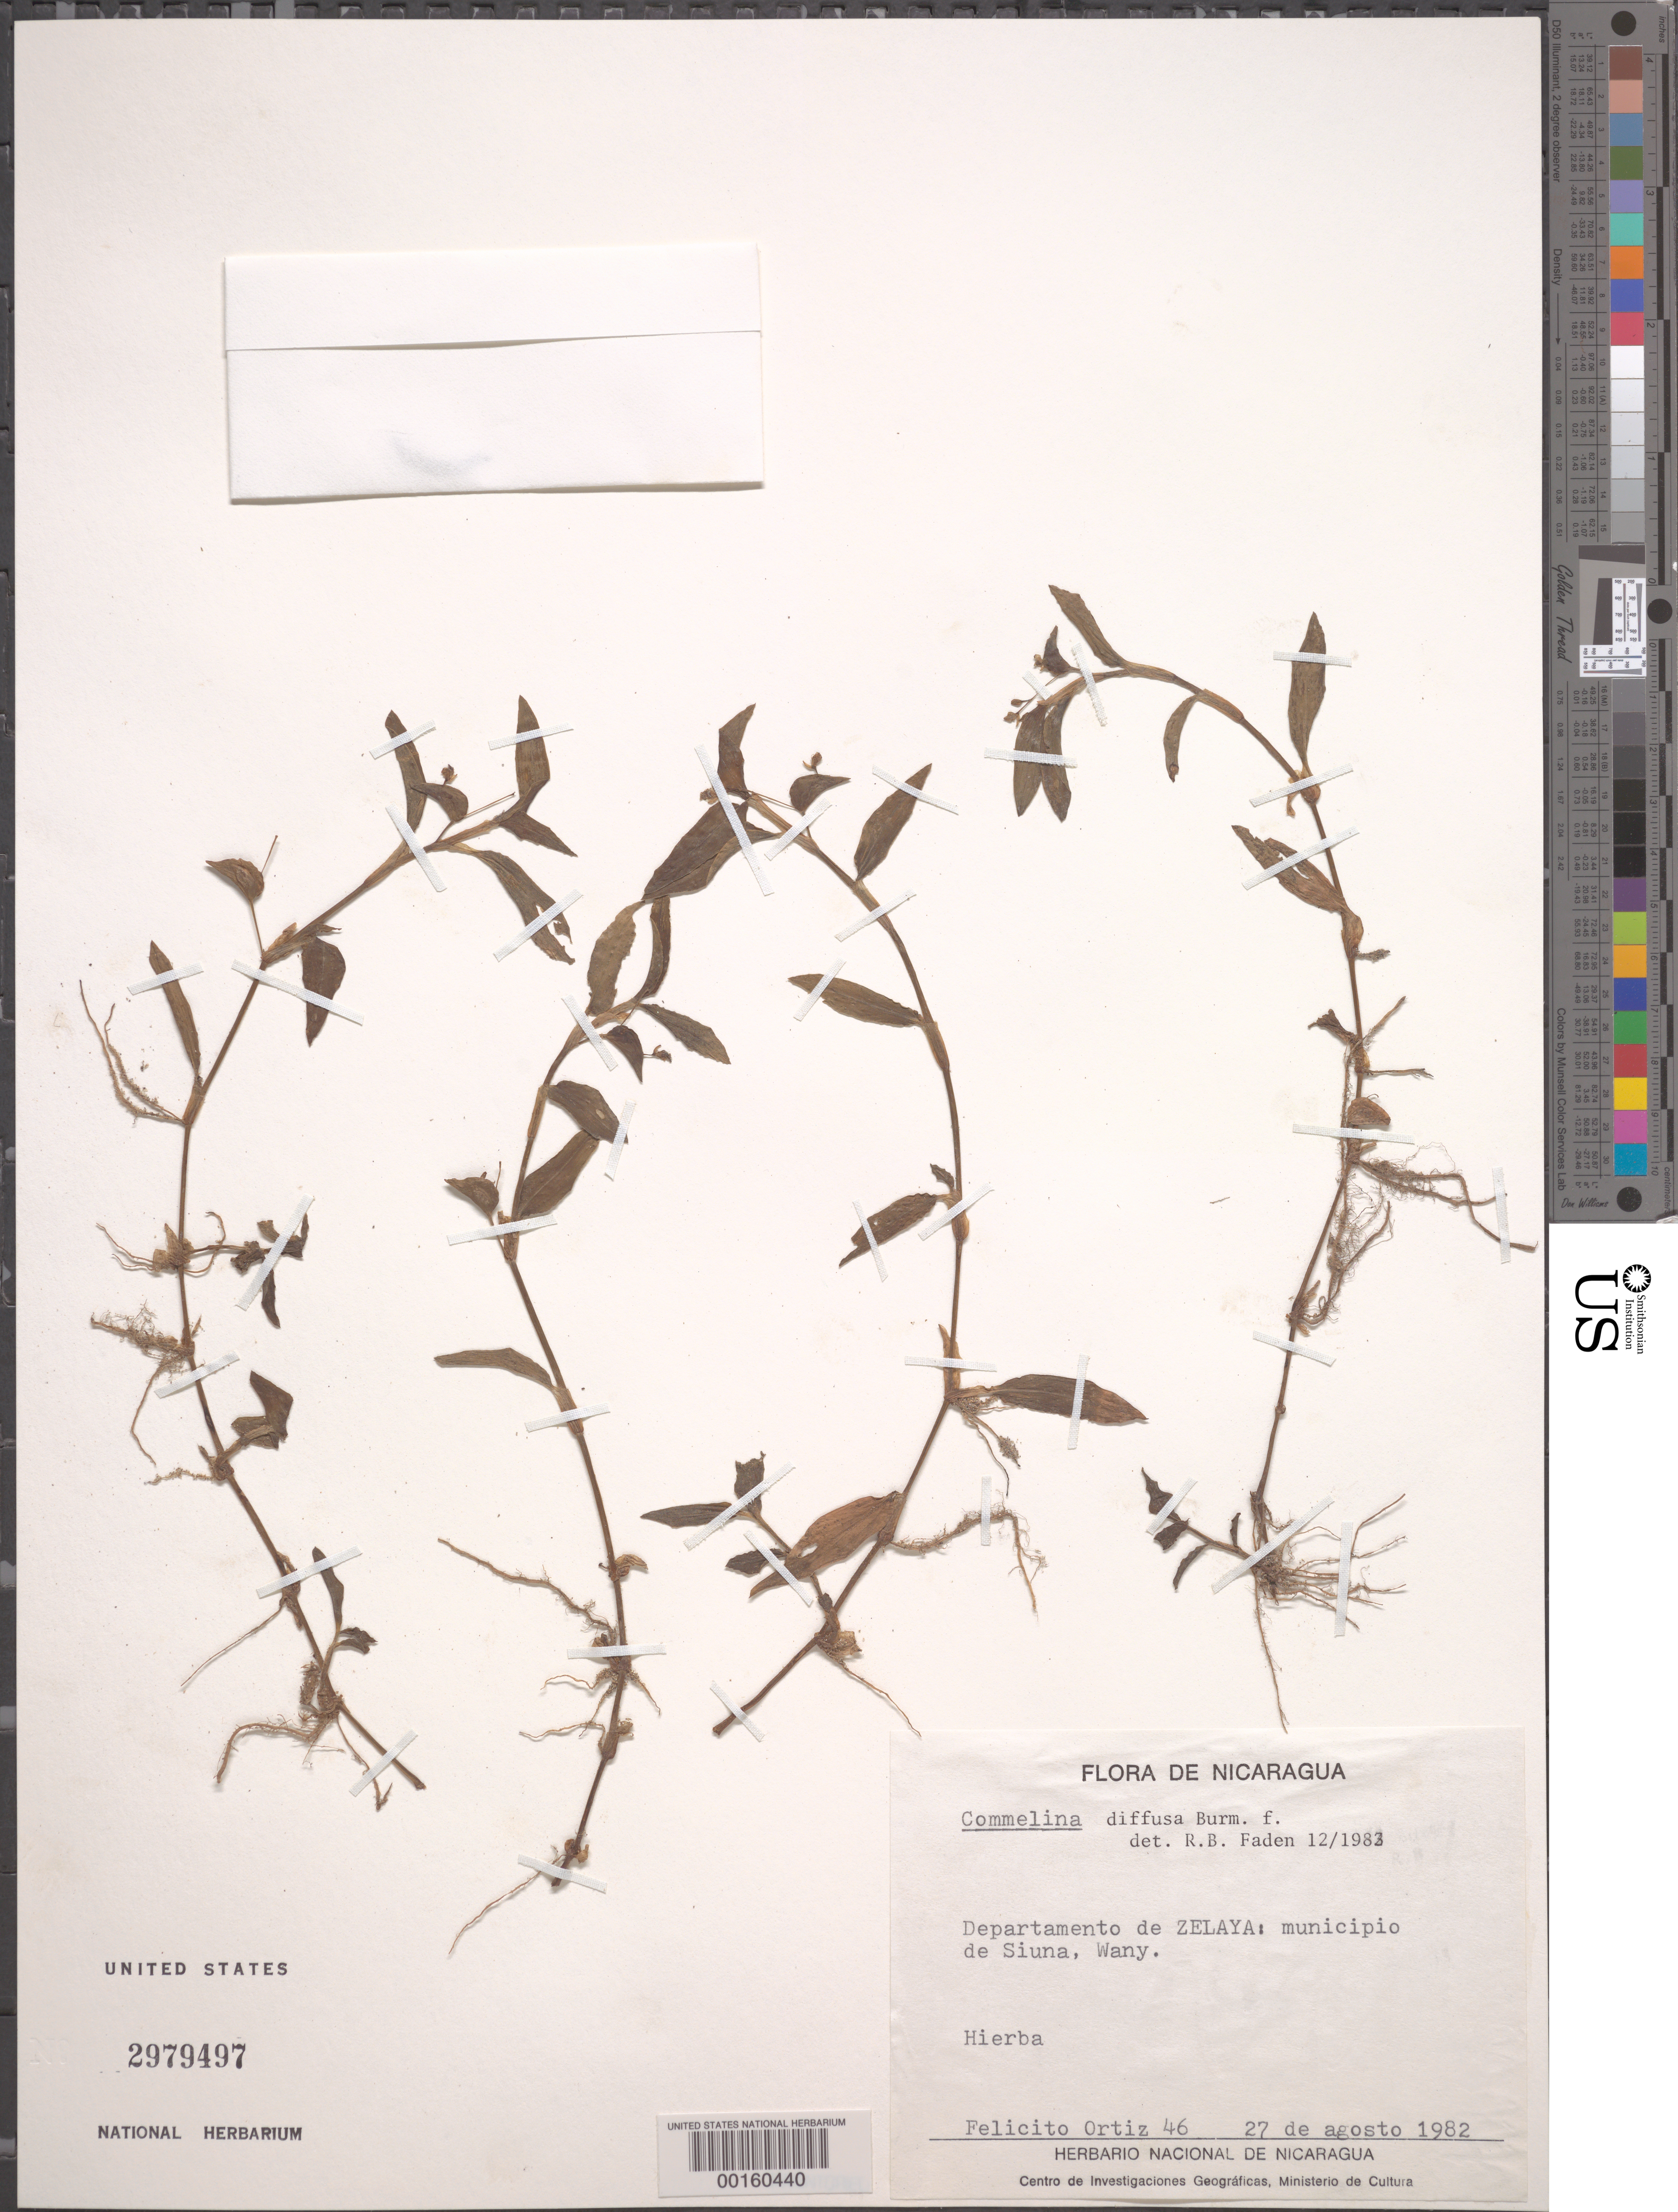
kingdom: Plantae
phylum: Tracheophyta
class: Liliopsida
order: Commelinales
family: Commelinaceae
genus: Commelina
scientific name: Commelina diffusa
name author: Burm. f.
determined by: Faden, Robert B., (US), Smithsonian Institution - National Museum of Natural History (UNITED STATES)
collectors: F. Ortiz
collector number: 46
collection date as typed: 27 Aug 1982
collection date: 1982-08-27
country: Nicaragua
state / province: Atlántico Norte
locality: Siuna dist. (?), wany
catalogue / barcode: US 2979497